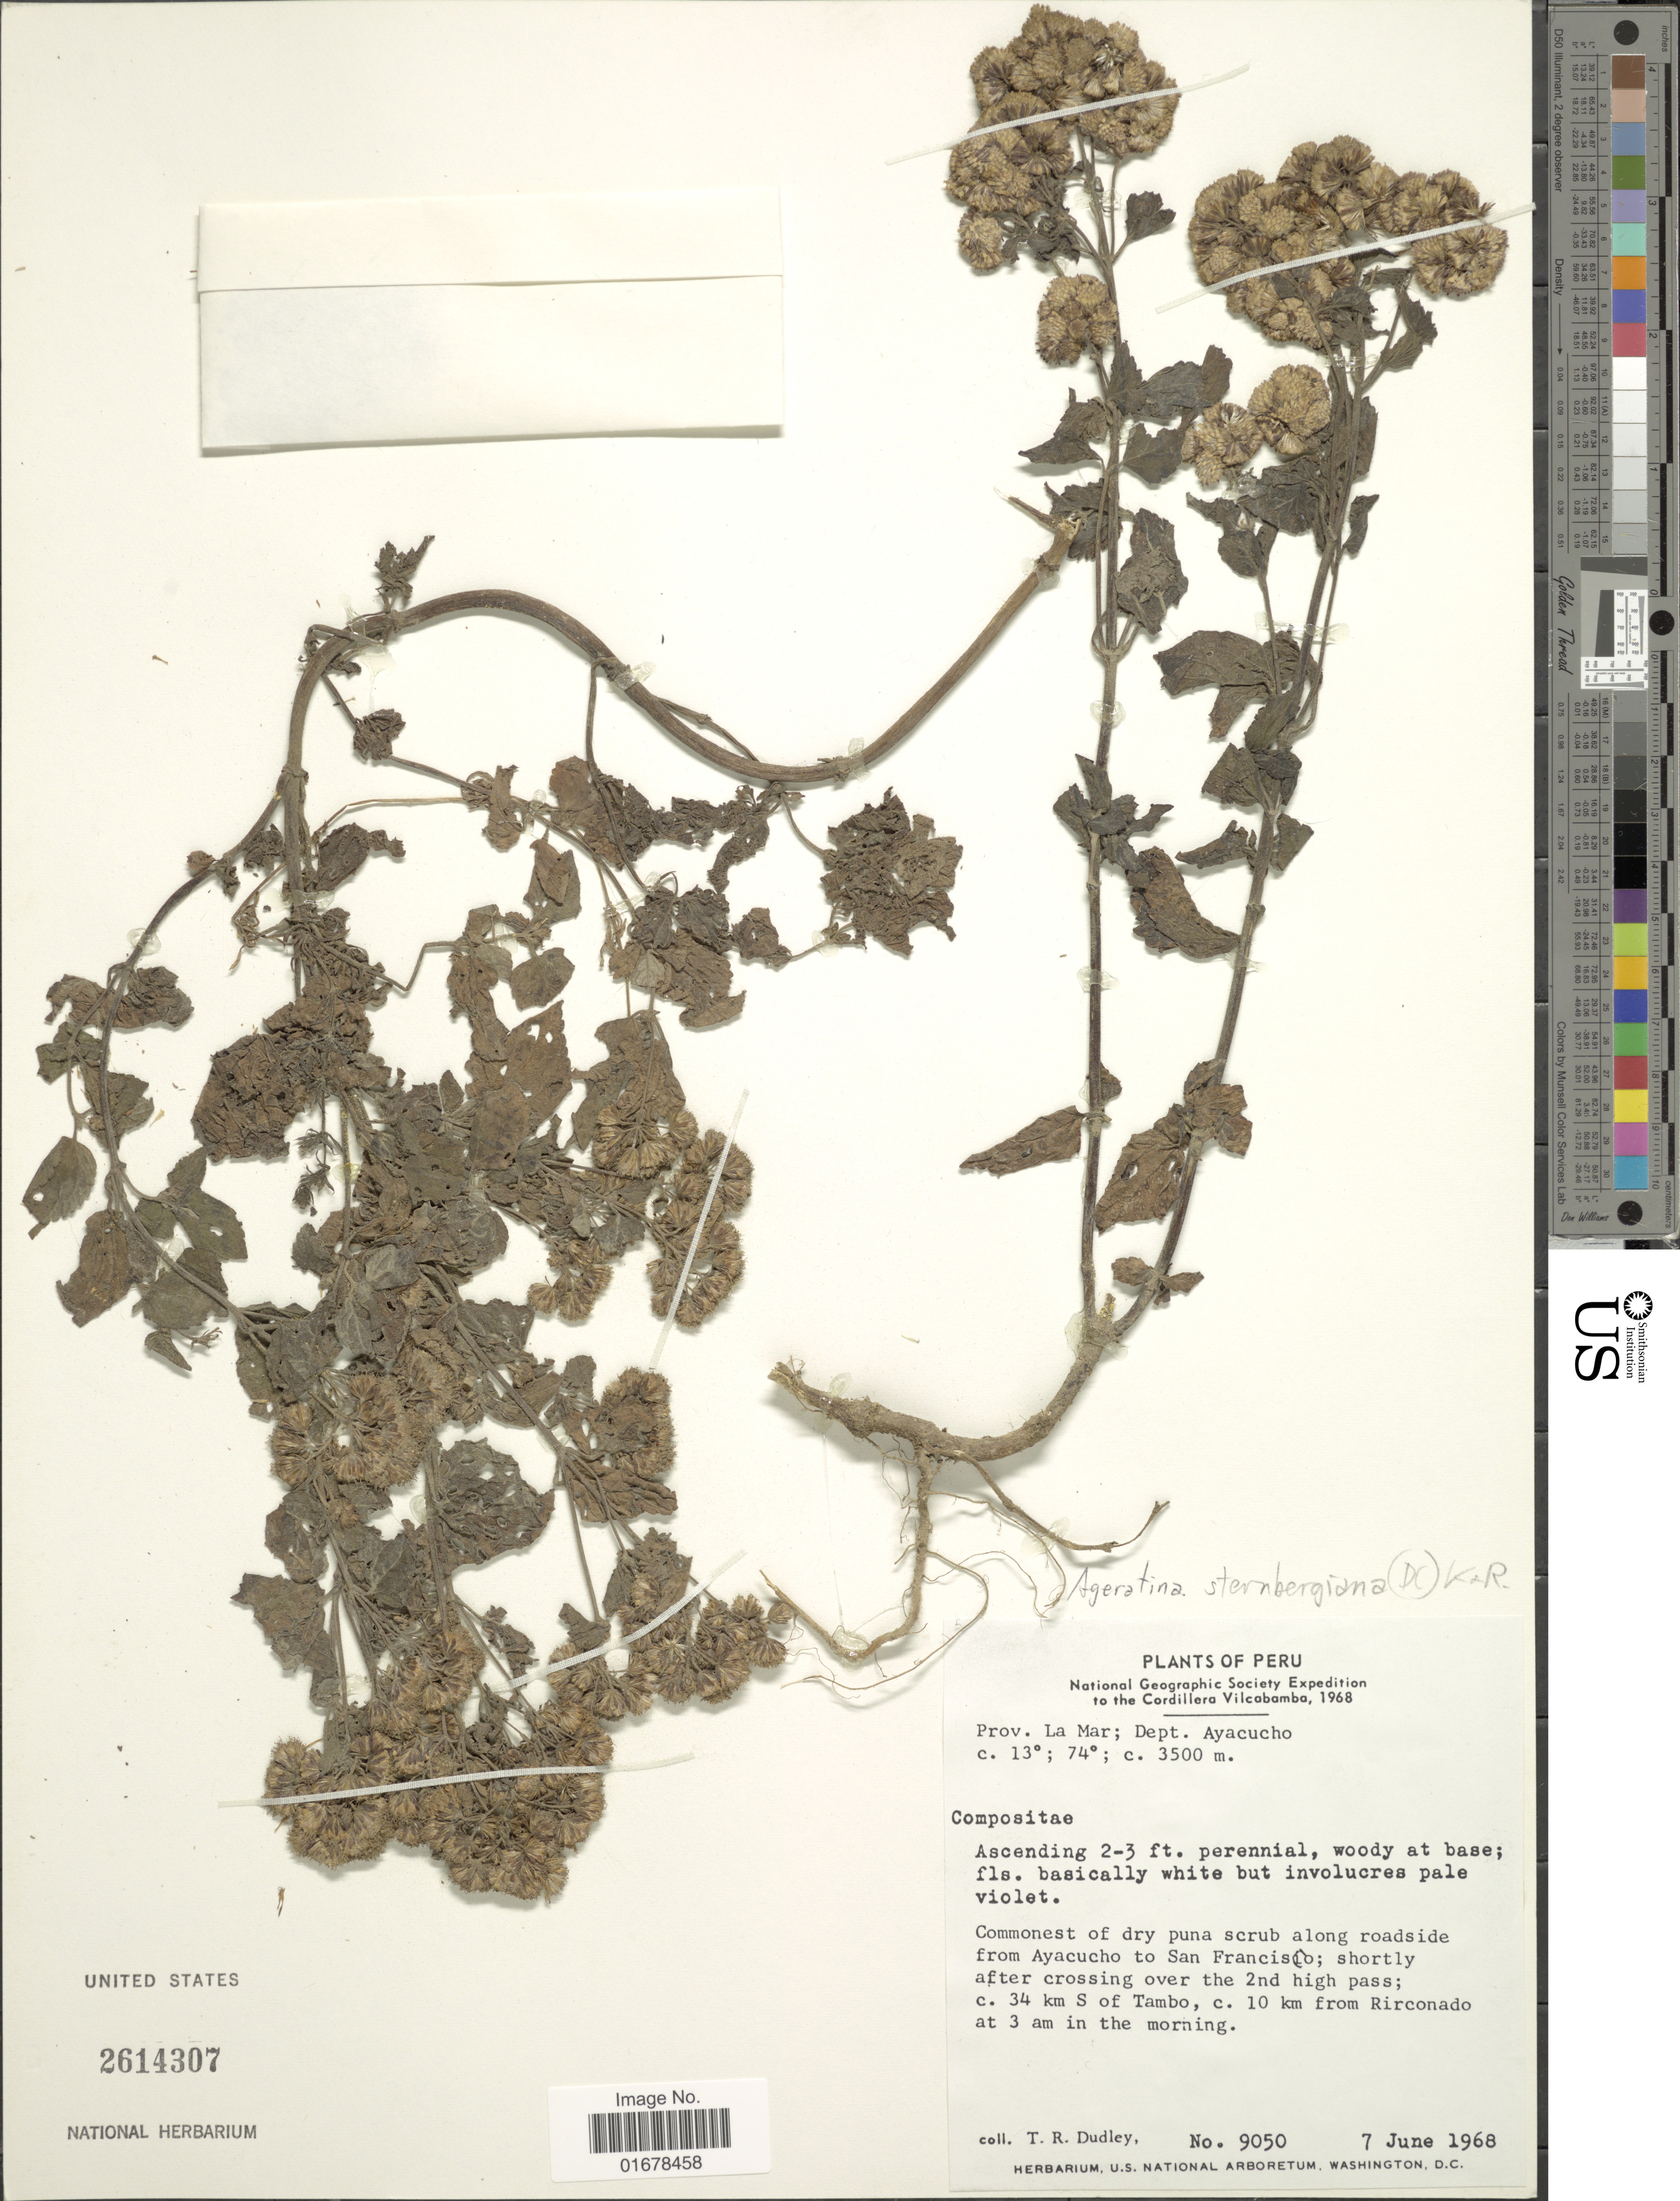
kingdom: Plantae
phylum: Tracheophyta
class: Magnoliopsida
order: Asterales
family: Asteraceae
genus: Ageratina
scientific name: Ageratina sternbergiana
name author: (DC.) R.M. King & H. Rob.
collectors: T. R. Dudley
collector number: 9050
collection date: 1968-06-07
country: Peru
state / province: Ayacucho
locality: Prov.La Mar; Dept. Ayacucha, Commonest of dry scrub along roadside from Ayacukcho to San Francisco, 34 km S of Tambo, 10 km from Rirconado at 3 am in the morning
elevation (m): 3500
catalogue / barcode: US 2614307